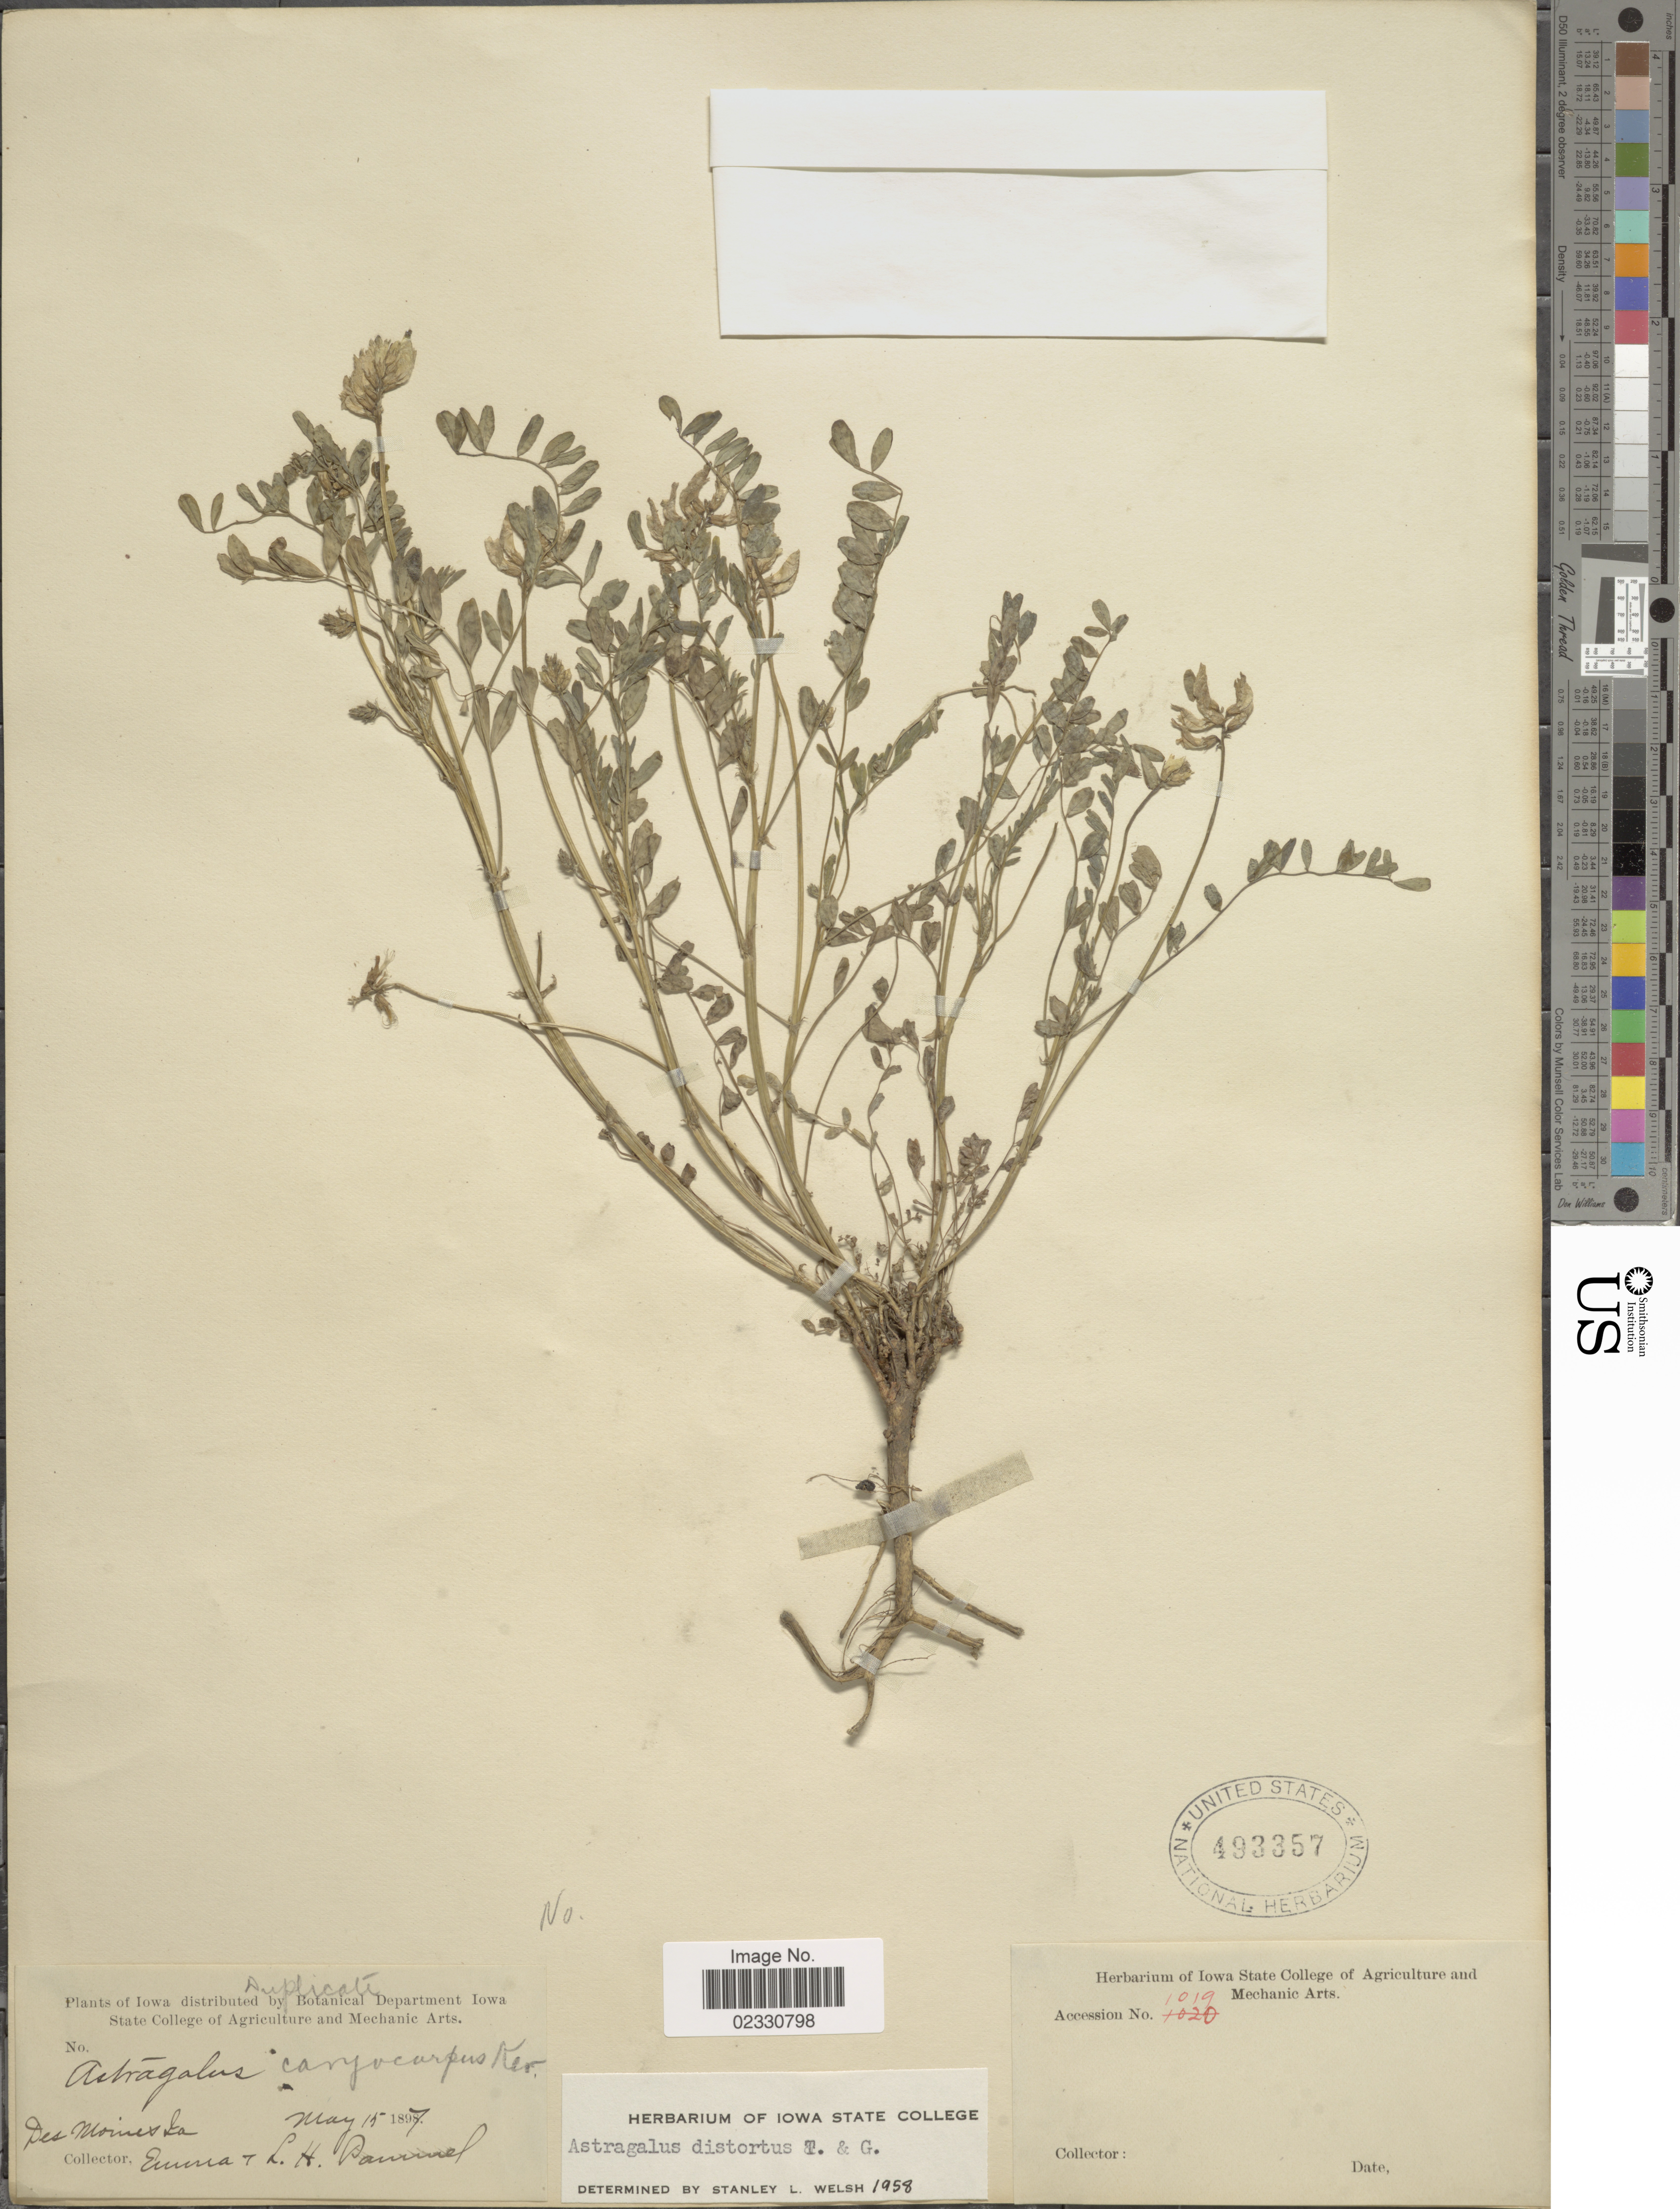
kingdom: Plantae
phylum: Tracheophyta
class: Magnoliopsida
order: Fabales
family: Fabaceae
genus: Astragalus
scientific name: Astragalus distortus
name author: Torr. & A. Gray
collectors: E. Pammel & L. Pammel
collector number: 1019?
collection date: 1897-05-15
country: United States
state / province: Iowa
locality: Des Moines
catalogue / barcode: US 493357